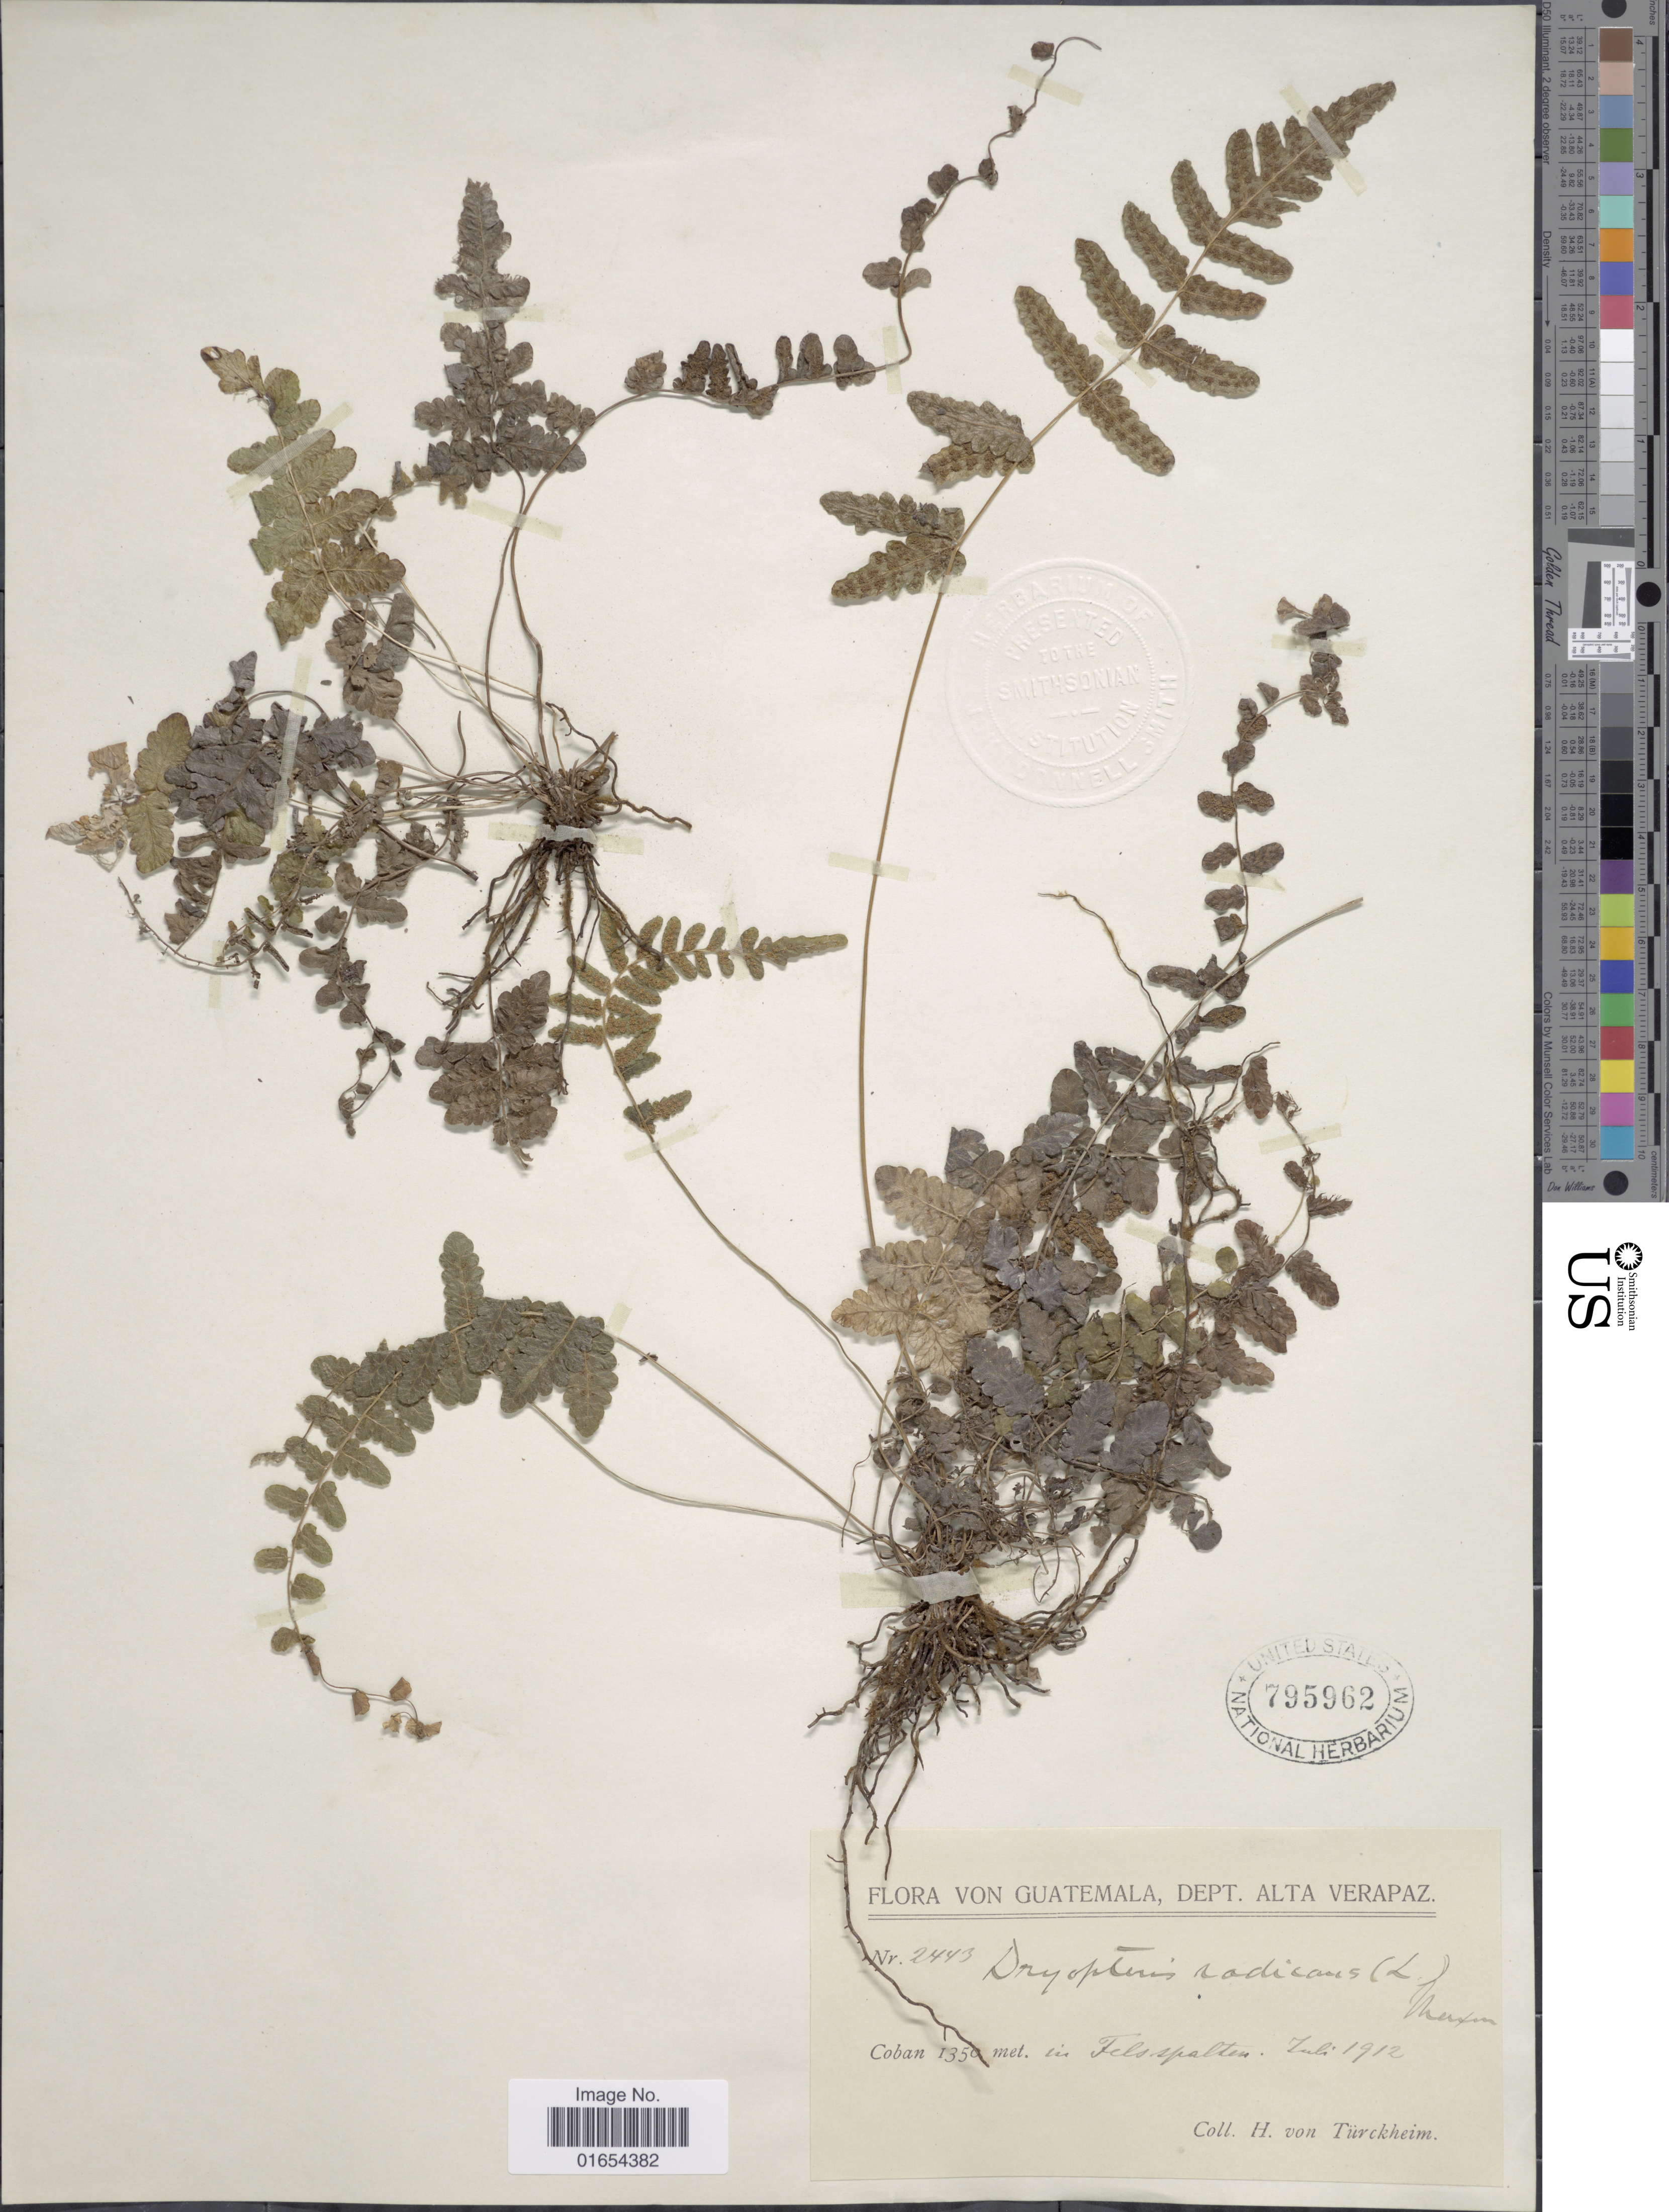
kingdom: Plantae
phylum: Tracheophyta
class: Polypodiopsida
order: Polypodiales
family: Thelypteridaceae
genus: Goniopteris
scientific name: Goniopteris reptans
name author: (J.F. Gmel.) C. Presl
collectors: H. von Türckheim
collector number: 2443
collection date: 1912-07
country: Guatemala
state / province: Alta Verapaz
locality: Cobán, in felsspalten (in crevices)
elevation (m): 1350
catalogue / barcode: US 795962